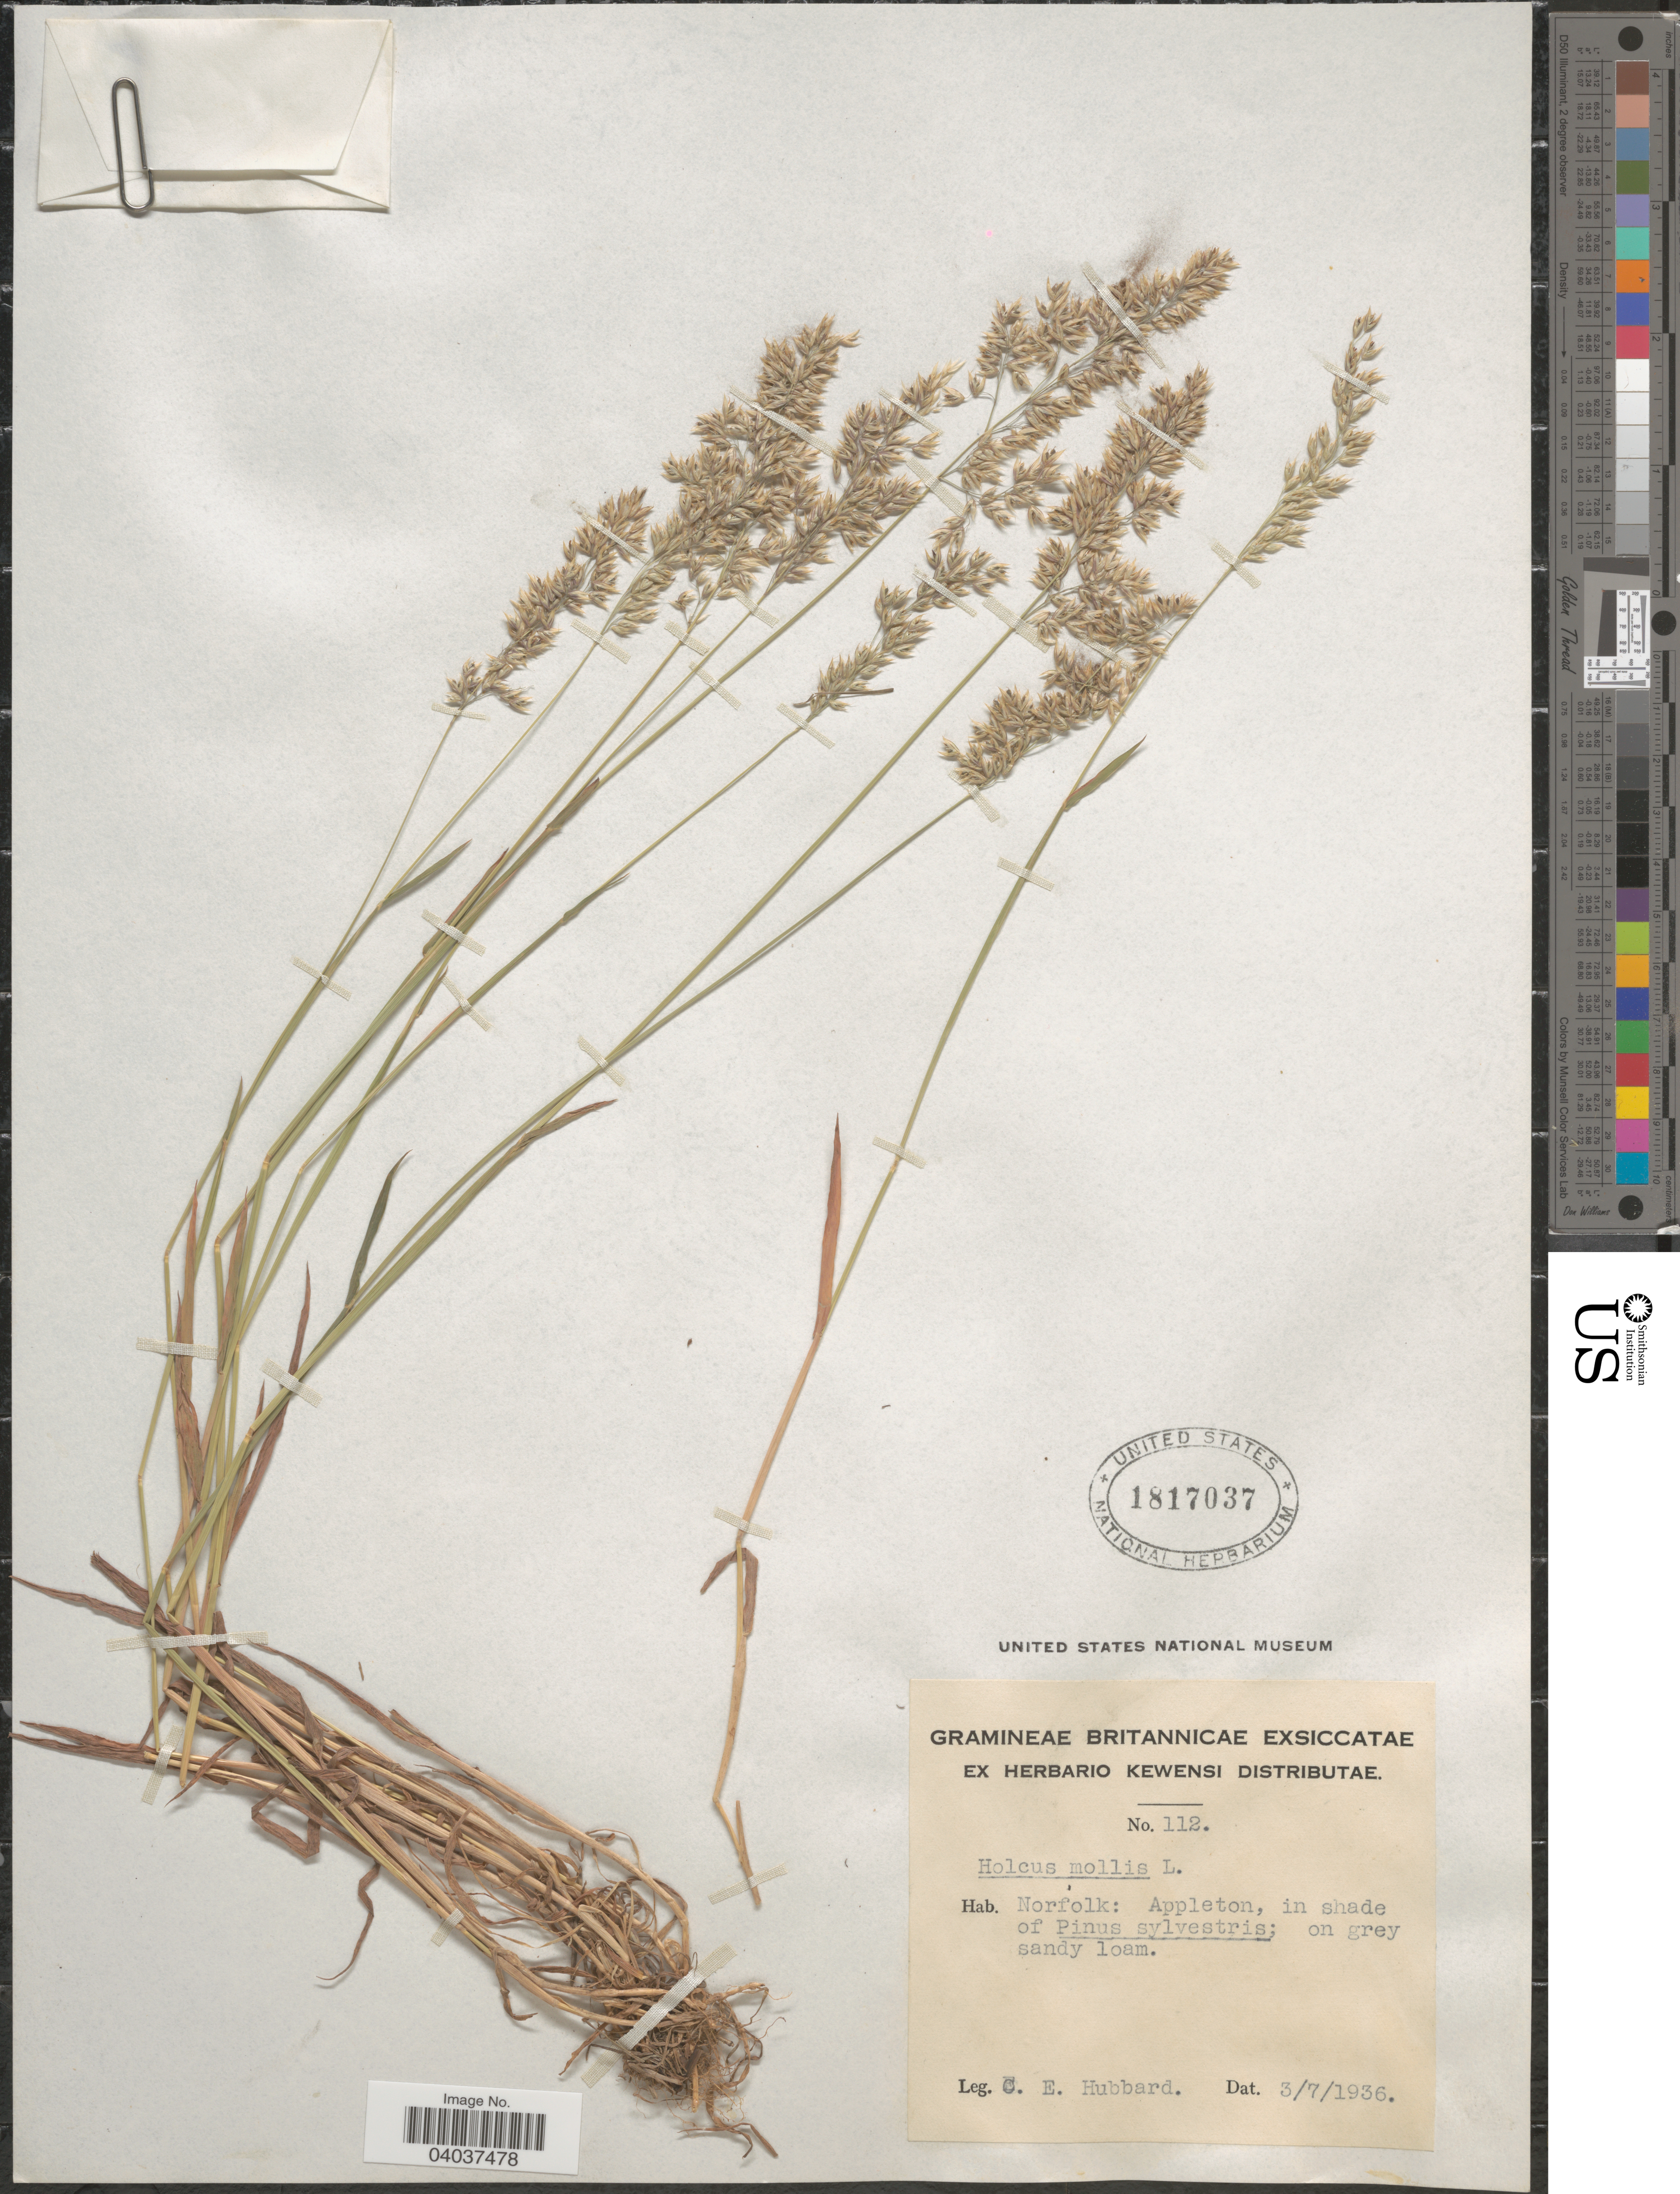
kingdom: Plantae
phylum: Tracheophyta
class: Liliopsida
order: Poales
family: Poaceae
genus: Holcus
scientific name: Holcus mollis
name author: L.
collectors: C. E. Hubbard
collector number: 112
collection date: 1936-07-03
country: United Kingdom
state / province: England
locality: Norfolk: Appleton.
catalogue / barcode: US 1817037